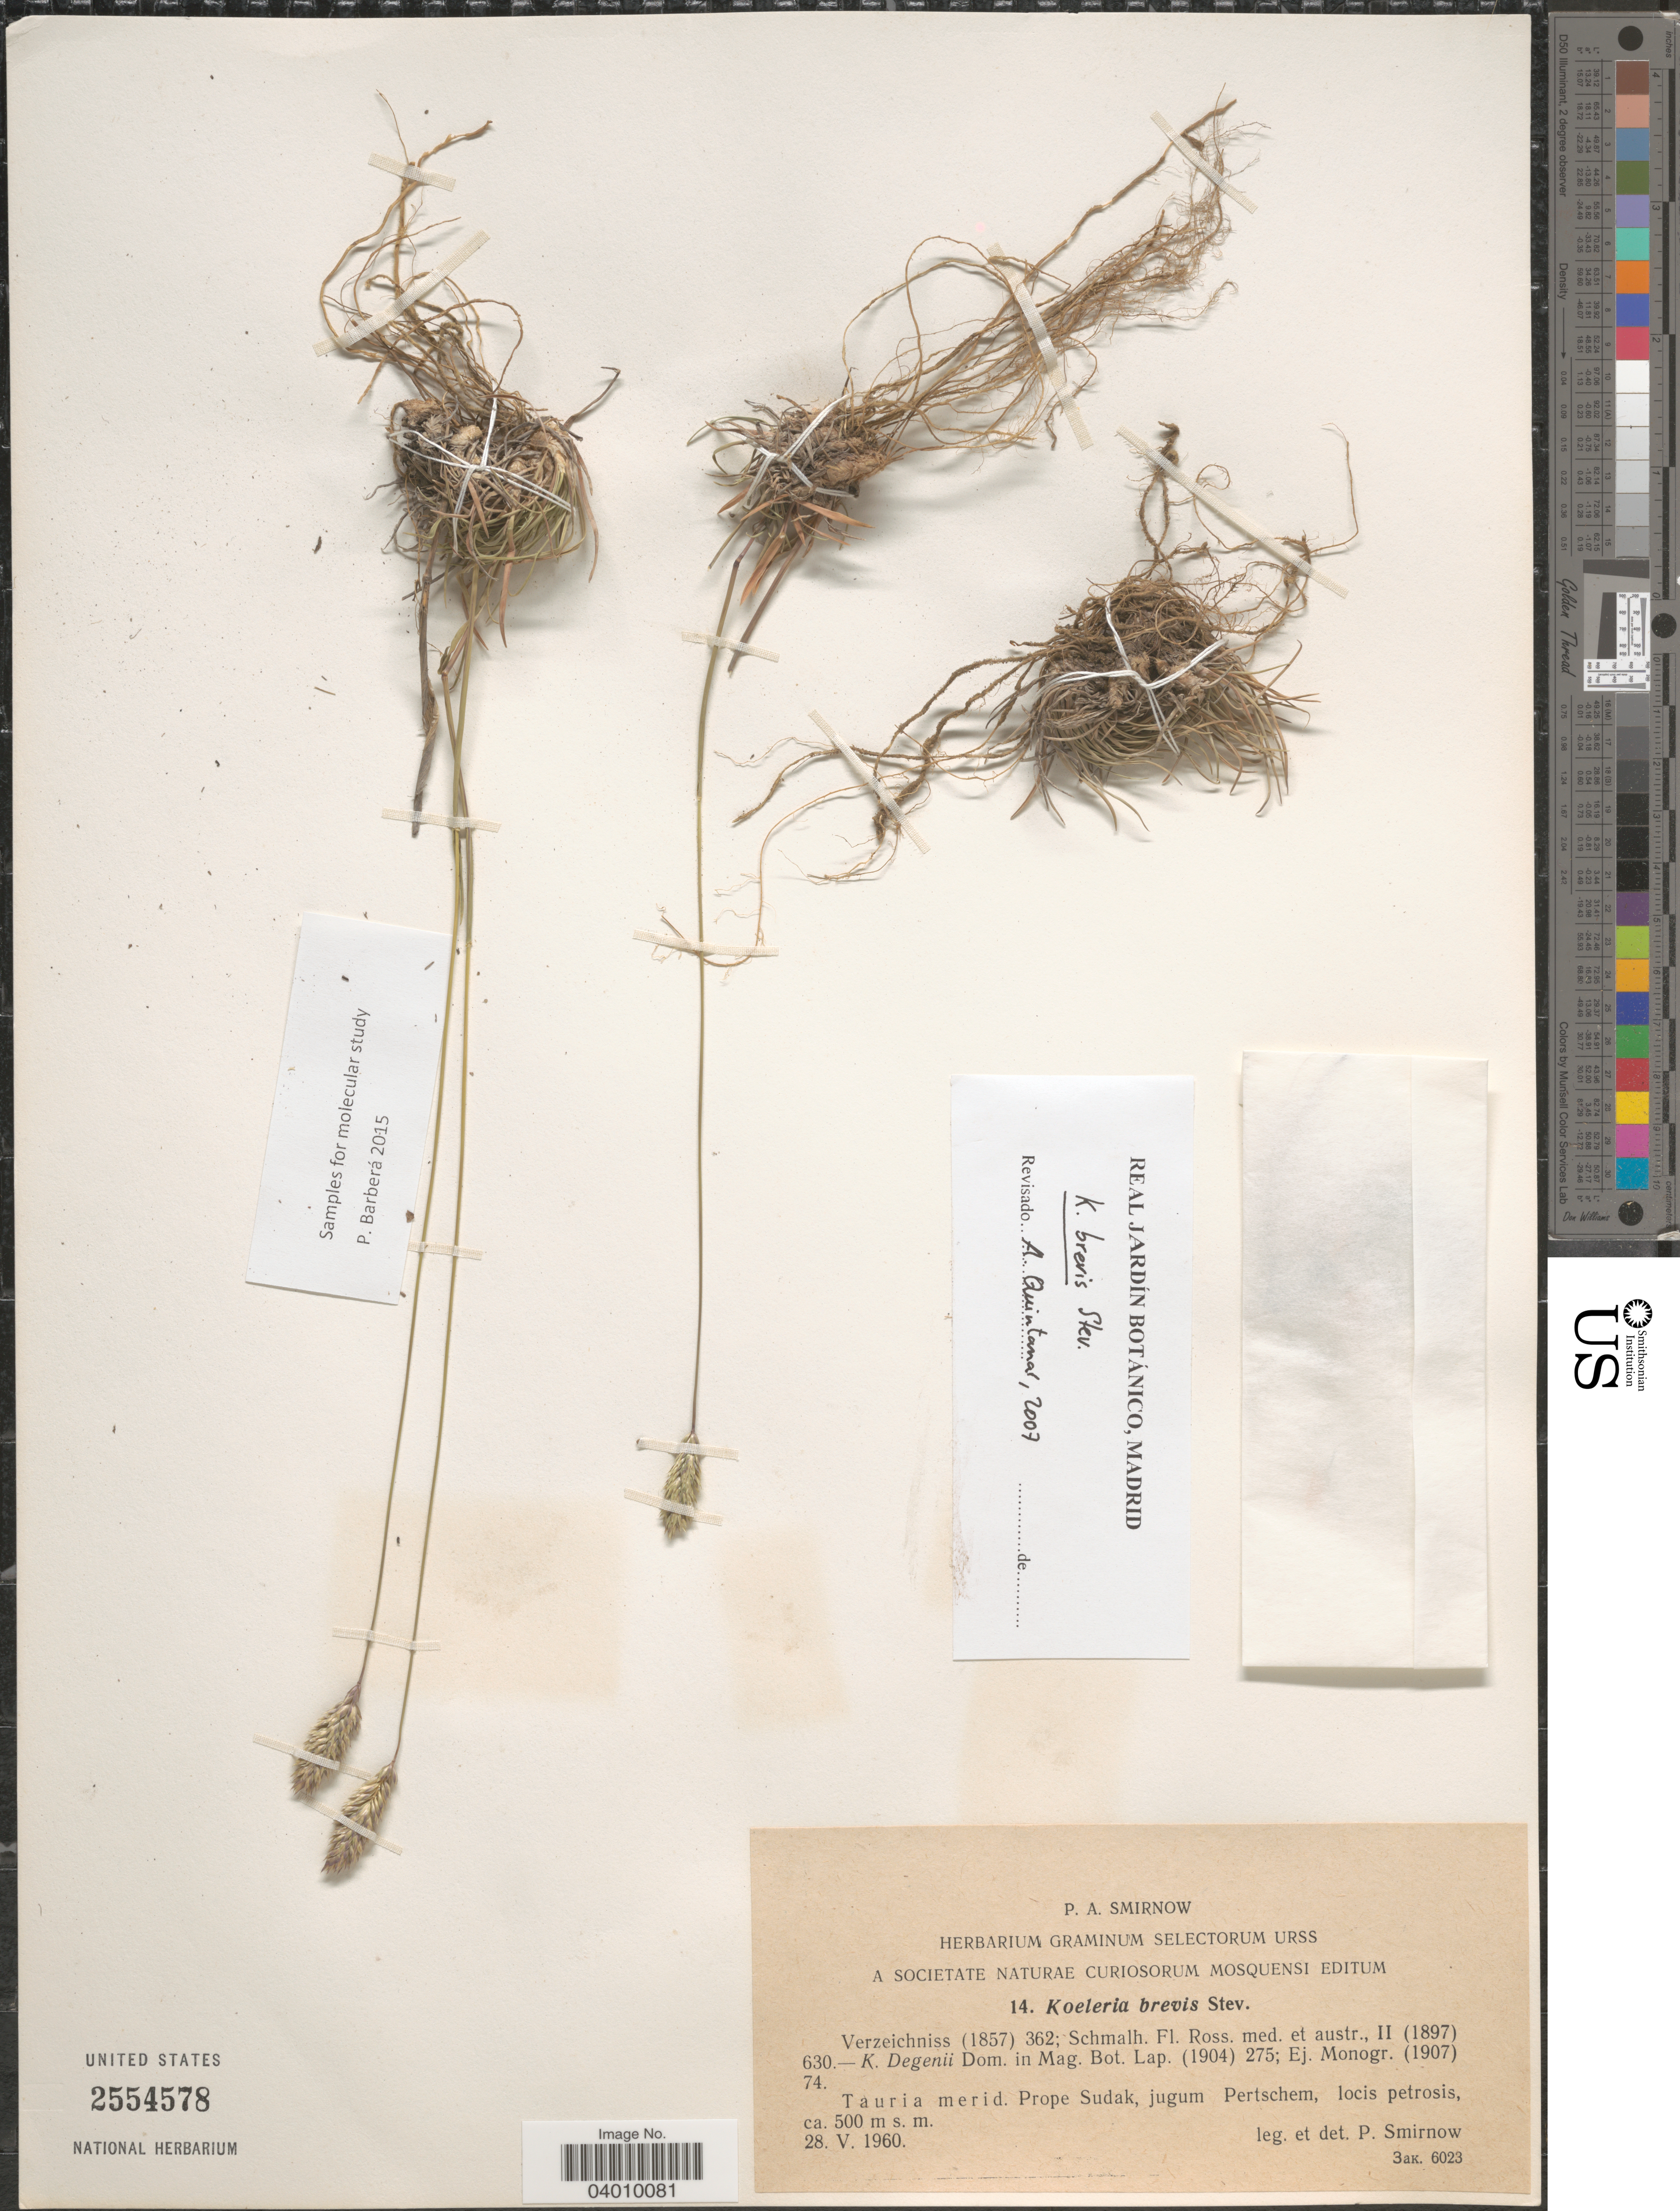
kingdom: Plantae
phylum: Tracheophyta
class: Liliopsida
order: Poales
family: Poaceae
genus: Koeleria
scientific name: Koeleria brevis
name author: Pers.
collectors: P. Smirnov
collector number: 14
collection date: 1960-05-28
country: Ukraine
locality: Tauria merid. Prope Sudak, jugum Pertschem, locis petrosis.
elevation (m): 500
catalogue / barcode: US 2554578